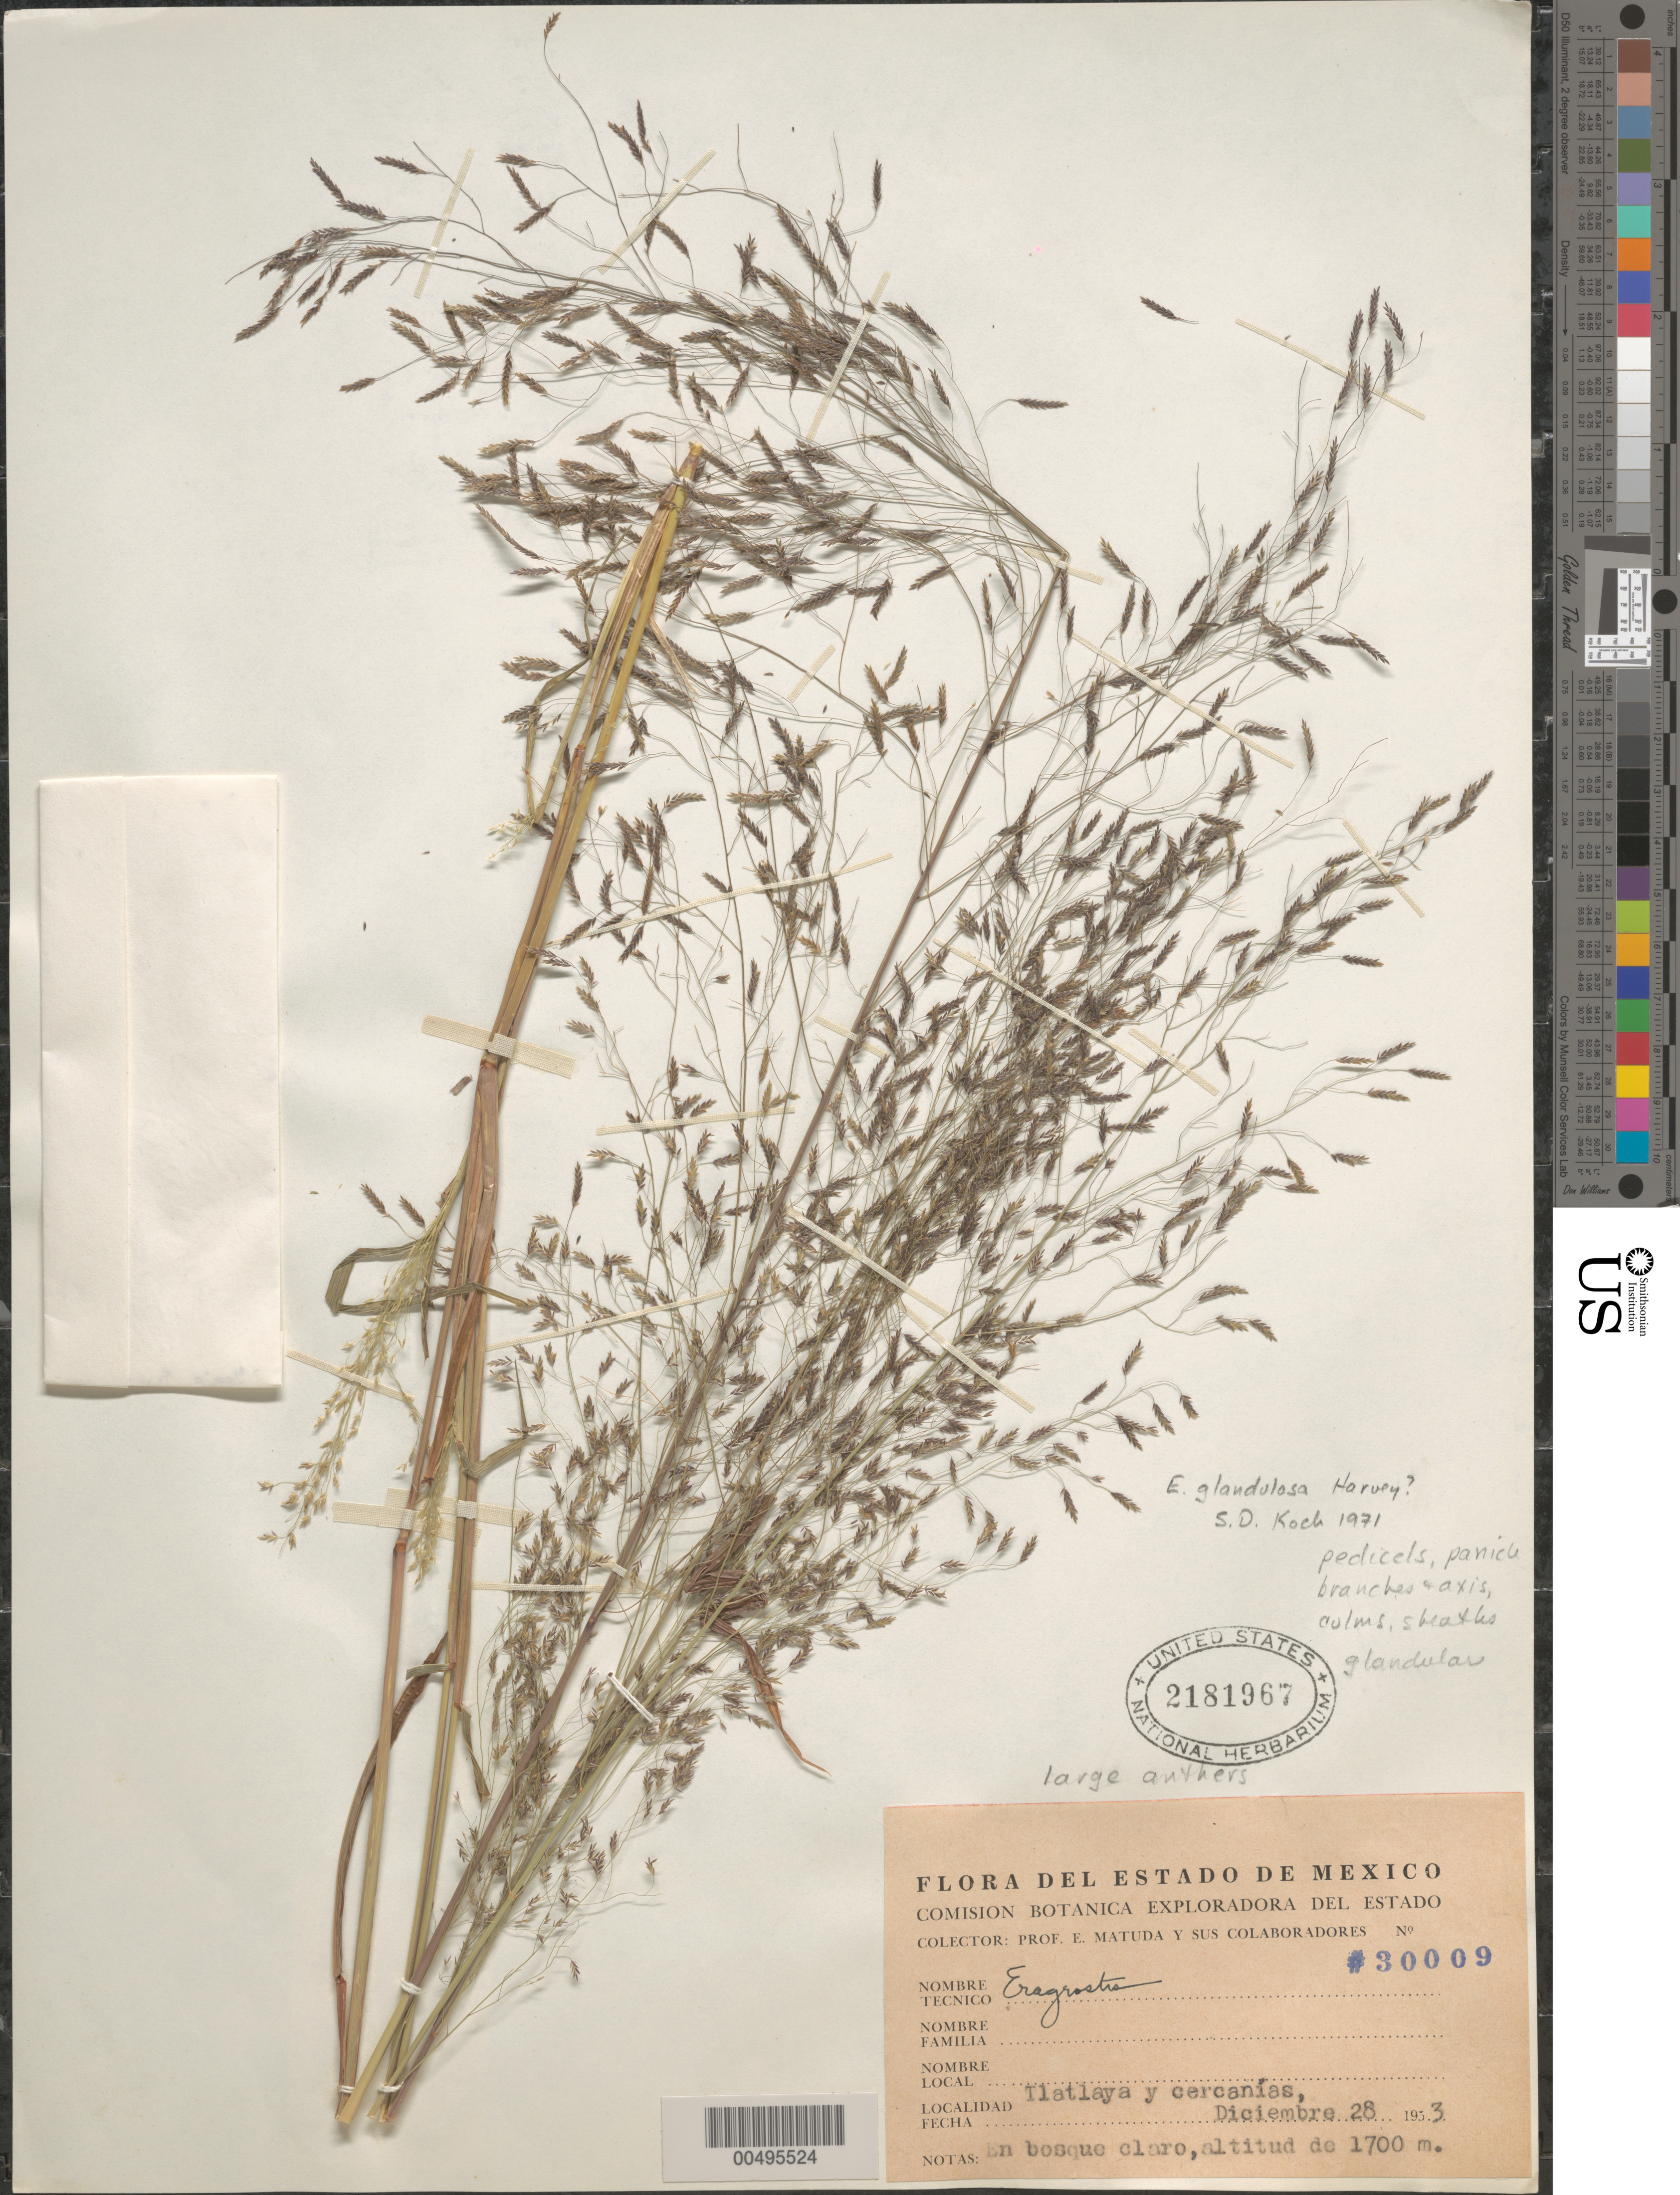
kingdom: Plantae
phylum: Tracheophyta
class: Liliopsida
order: Poales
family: Poaceae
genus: Eragrostis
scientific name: Eragrostis glandulosa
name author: L.H. Harv.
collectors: E. Matuda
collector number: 30009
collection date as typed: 28 Dec 1953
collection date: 1953-12-28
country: Mexico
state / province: México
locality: Tlatlaya y cercanías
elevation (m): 1700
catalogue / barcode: US 2181967